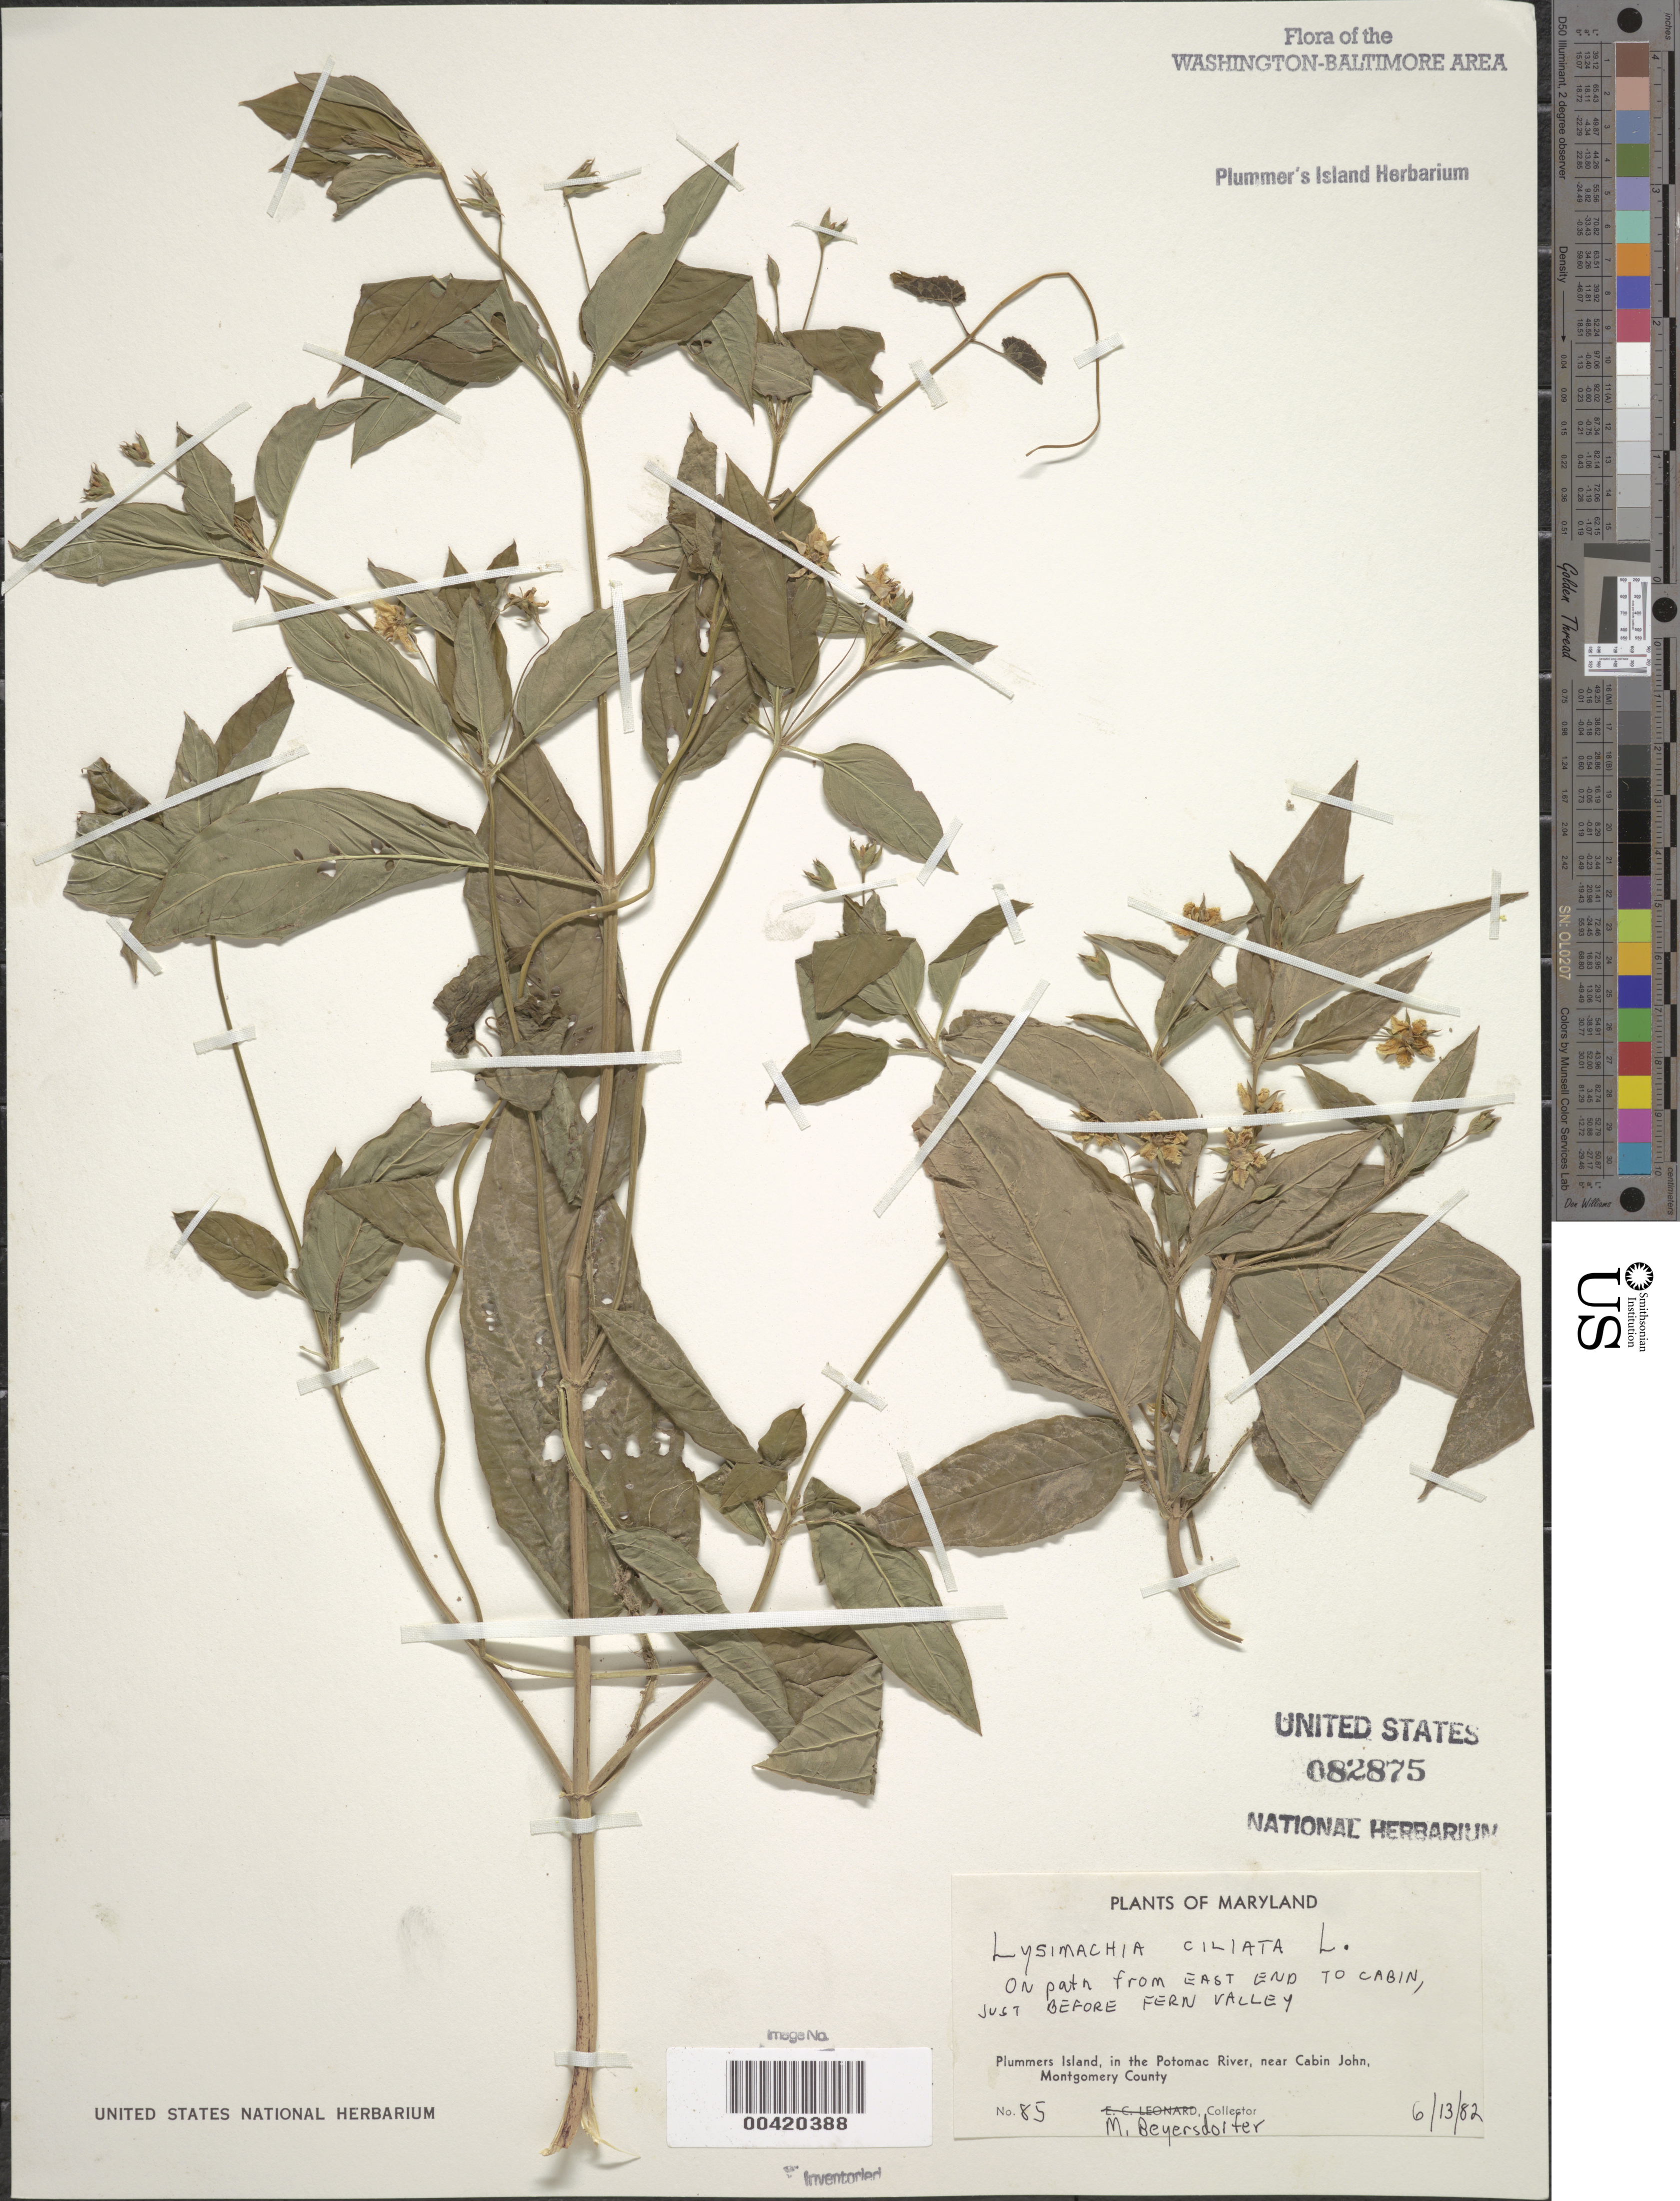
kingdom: Plantae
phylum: Tracheophyta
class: Magnoliopsida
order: Ericales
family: Primulaceae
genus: Lysimachia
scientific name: Lysimachia ciliata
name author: L.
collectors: M. Beyersdorfer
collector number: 85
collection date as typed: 13 Jun 1982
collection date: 1982-06-13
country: United States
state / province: Maryland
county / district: Montgomery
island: Plummers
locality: Plummer's Island; on path from east end to Cabin, just before Fern Valley C. & O. Canal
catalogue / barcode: US 82875